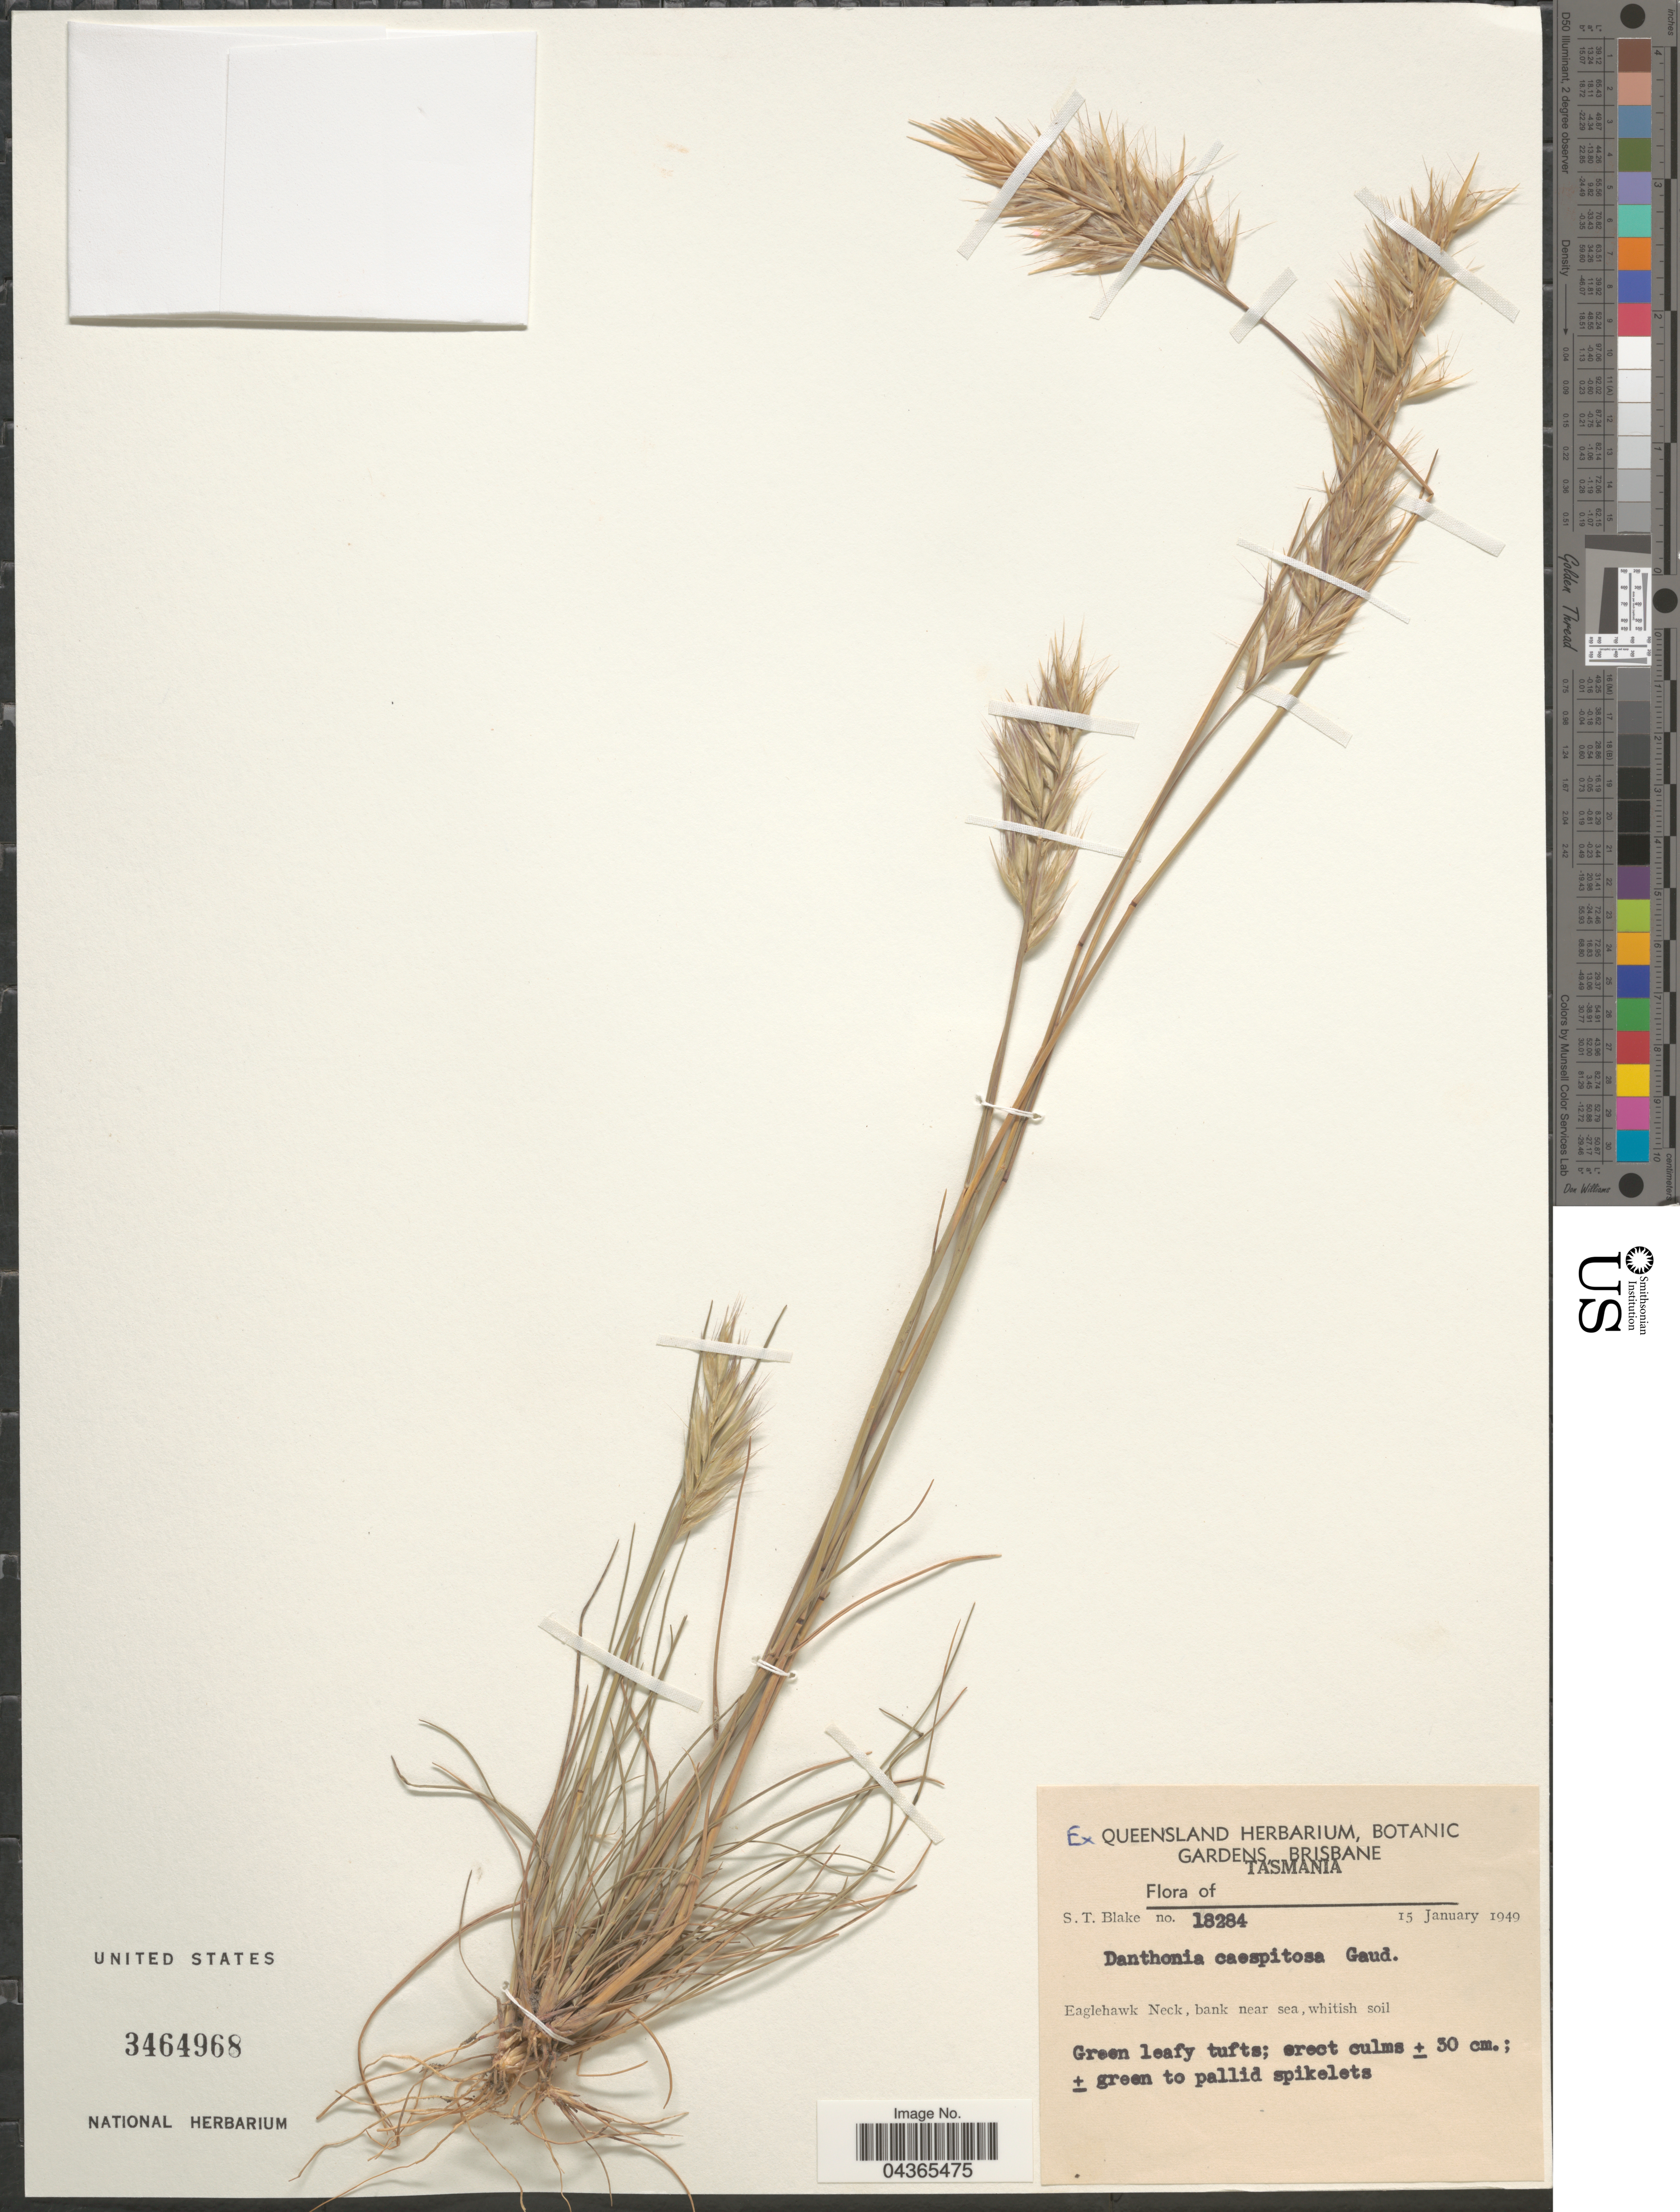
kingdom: Plantae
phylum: Tracheophyta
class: Liliopsida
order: Poales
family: Poaceae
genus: Rytidosperma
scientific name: Rytidosperma caespitosum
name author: (Gaudich.) Connor & Edgar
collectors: S. T. Blake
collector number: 18284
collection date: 1949-01-15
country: Australia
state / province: Tasmania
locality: Eaglehawk Neck, bank near sea, whitish soil.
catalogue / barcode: US 3464968